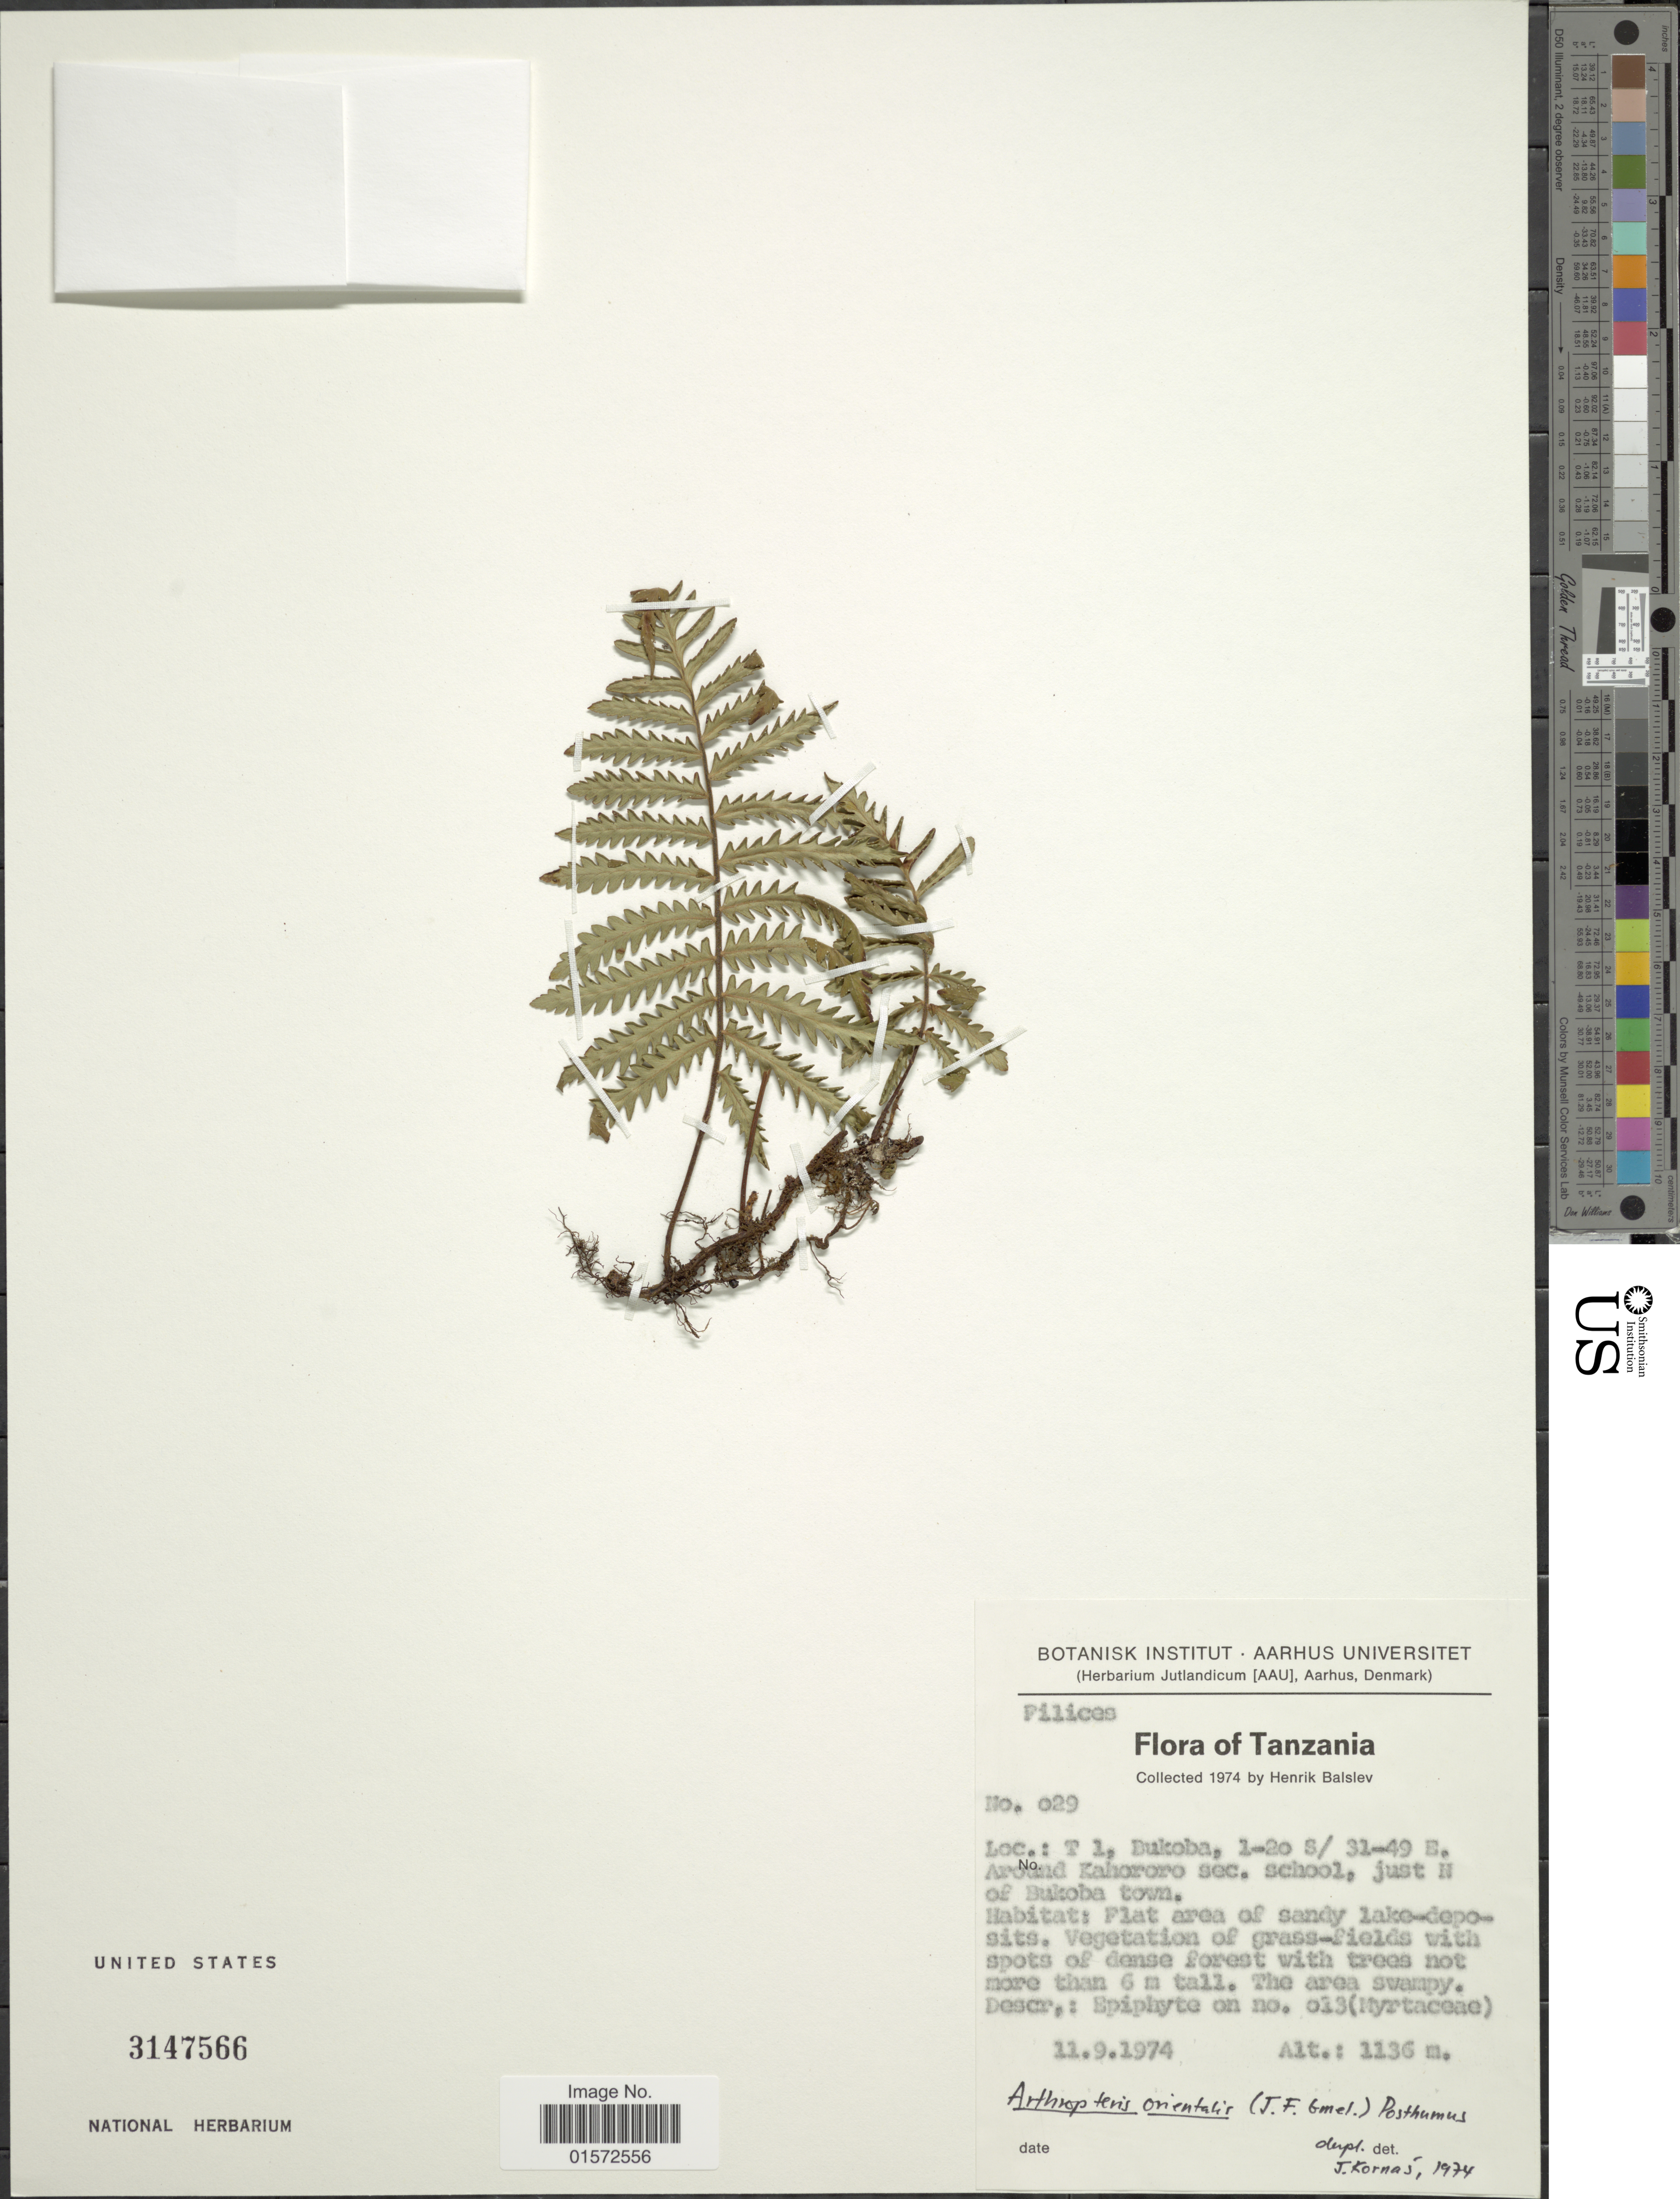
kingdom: Plantae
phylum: Tracheophyta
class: Polypodiopsida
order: Polypodiales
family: Tectariaceae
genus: Arthropteris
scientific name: Arthropteris orientalis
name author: (J.F. Gmel.) Posth.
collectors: H. Balslev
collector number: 029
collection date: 1974-09-11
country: Tanzania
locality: T 1, Dukoba, 1-20 S / 31-49 E. around Kahororo sec. School, just N of Bukobo town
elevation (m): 1136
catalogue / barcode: US 3147566